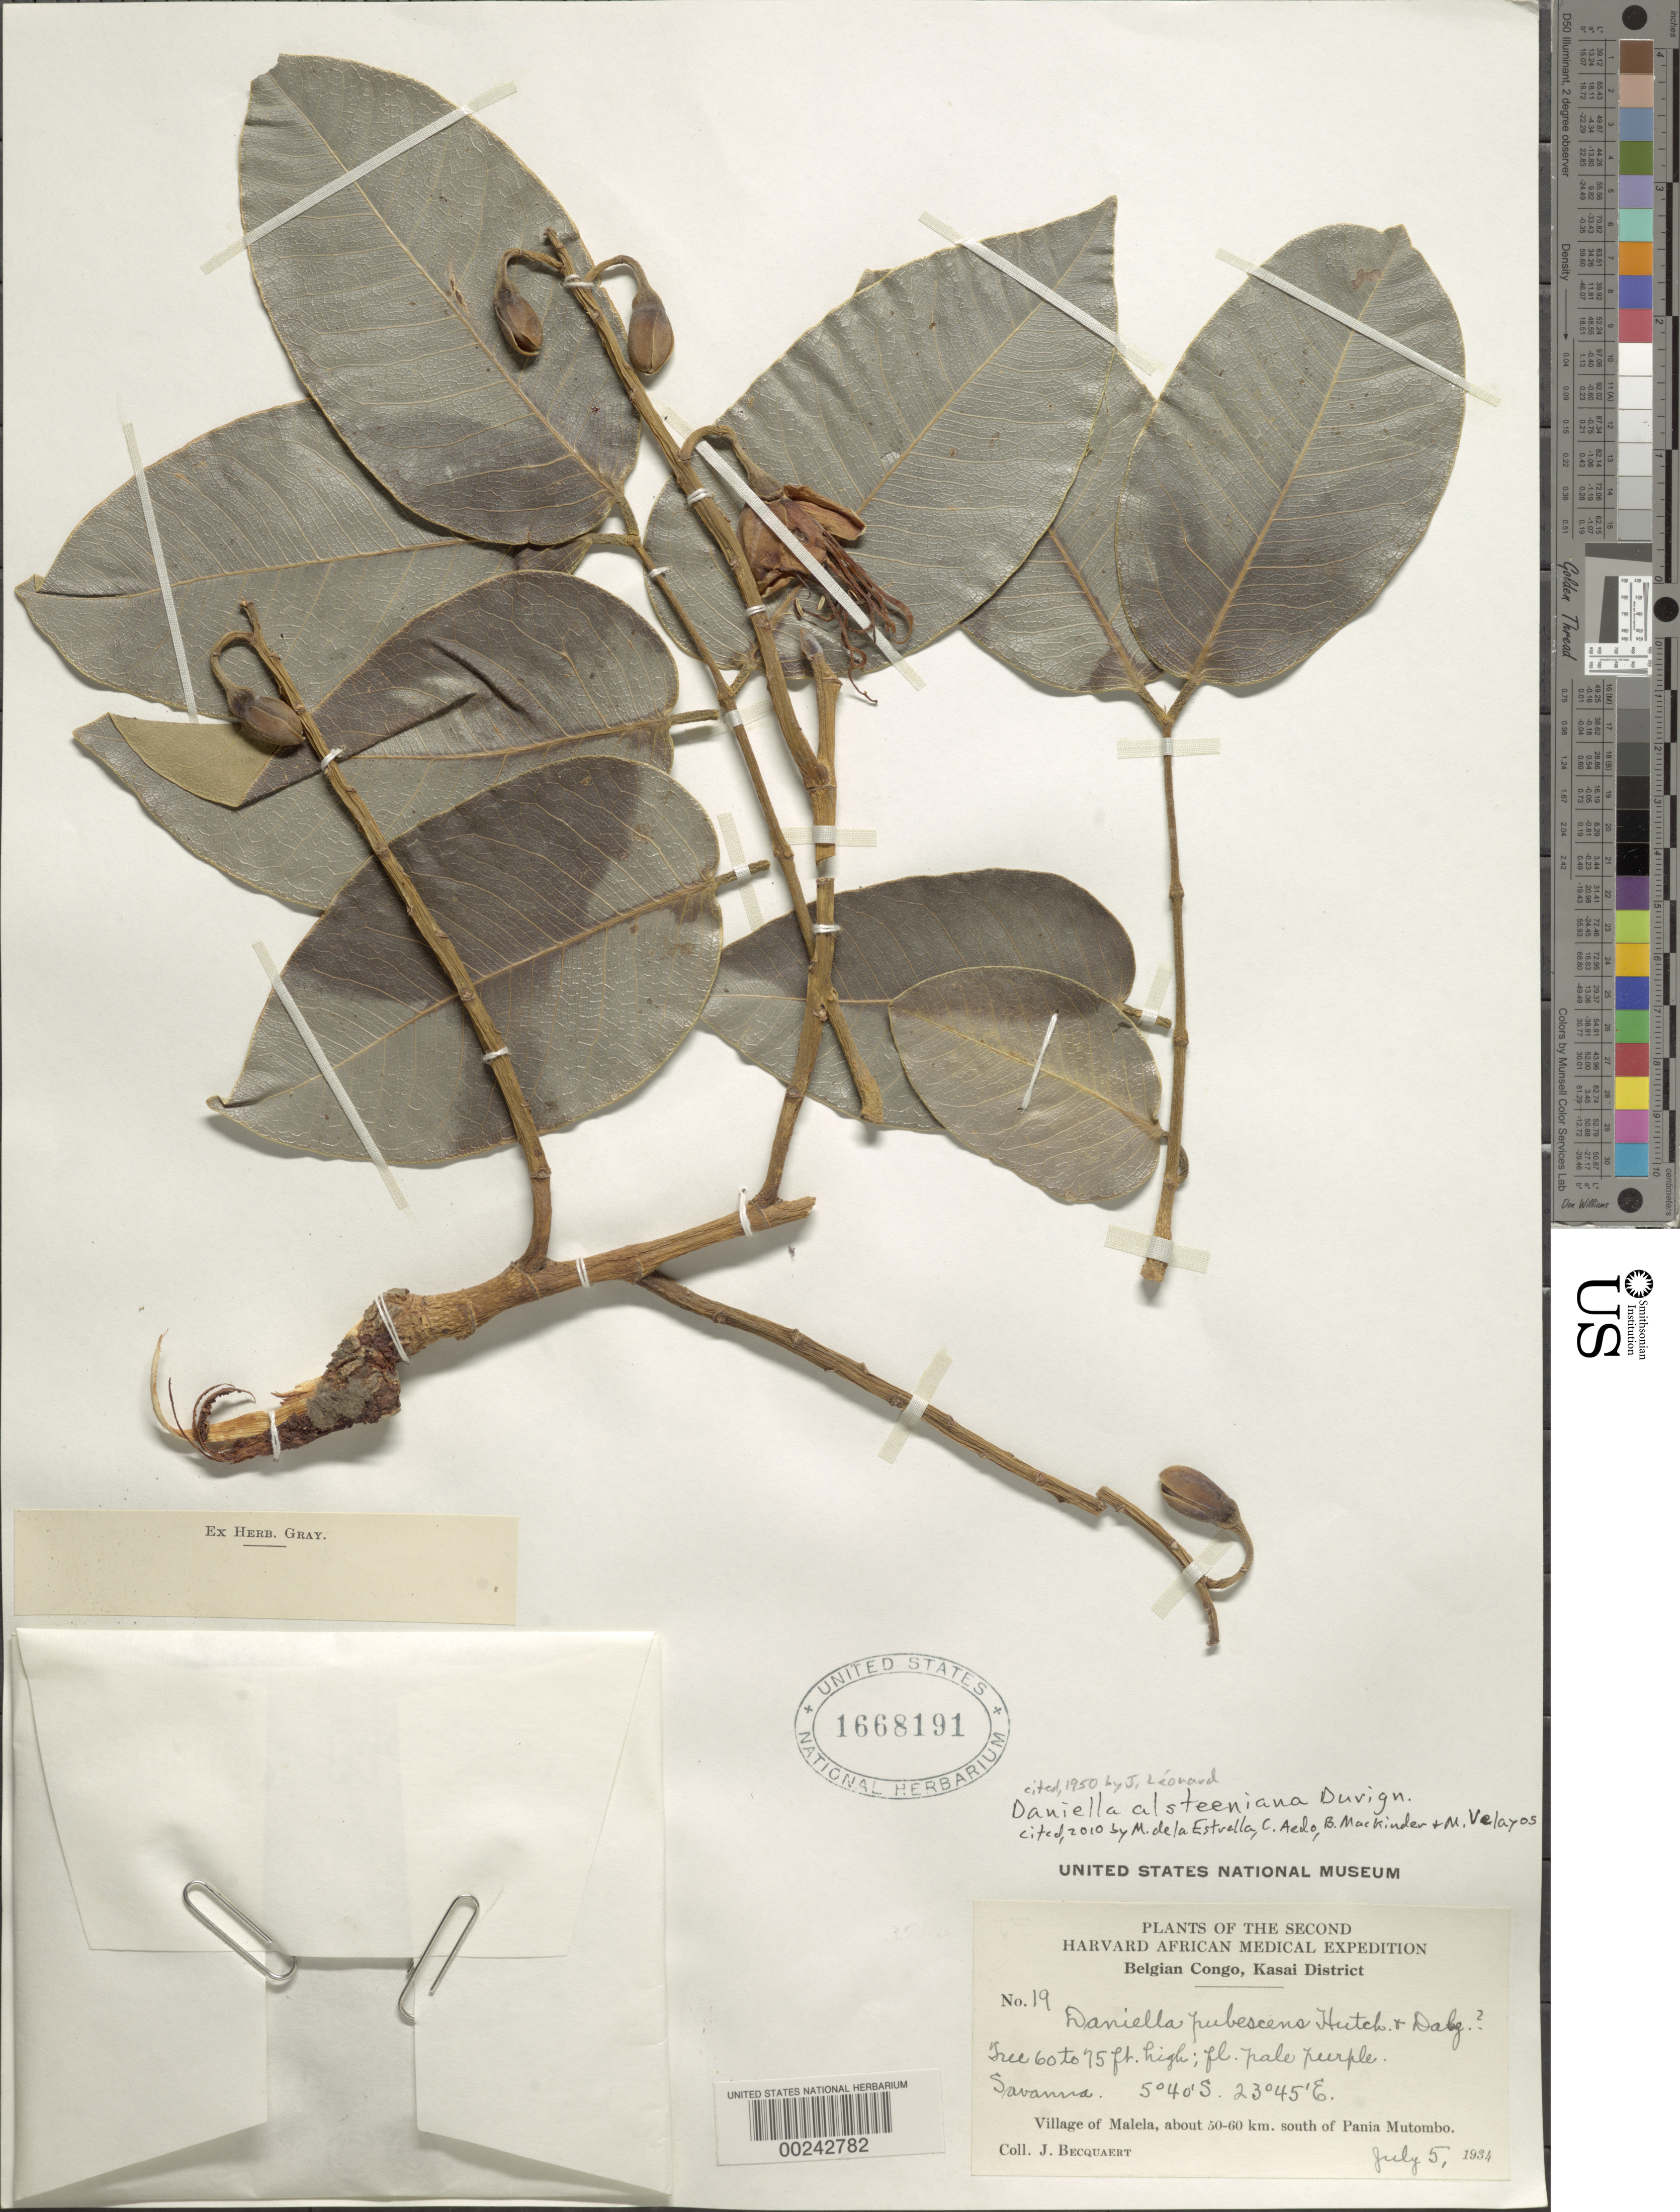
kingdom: Plantae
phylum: Tracheophyta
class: Magnoliopsida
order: Fabales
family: Fabaceae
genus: Daniellia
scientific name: Daniellia alsteeniana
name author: J. Duvign.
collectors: J. Becquaert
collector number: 19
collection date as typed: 05 Jul 1934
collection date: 1934-07-05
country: Congo, Democratic Republic of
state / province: Kasaï-Oriental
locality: Village of Malela, about 50-60 km S of Pania Mutombo.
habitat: Savanna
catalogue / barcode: US 1668191